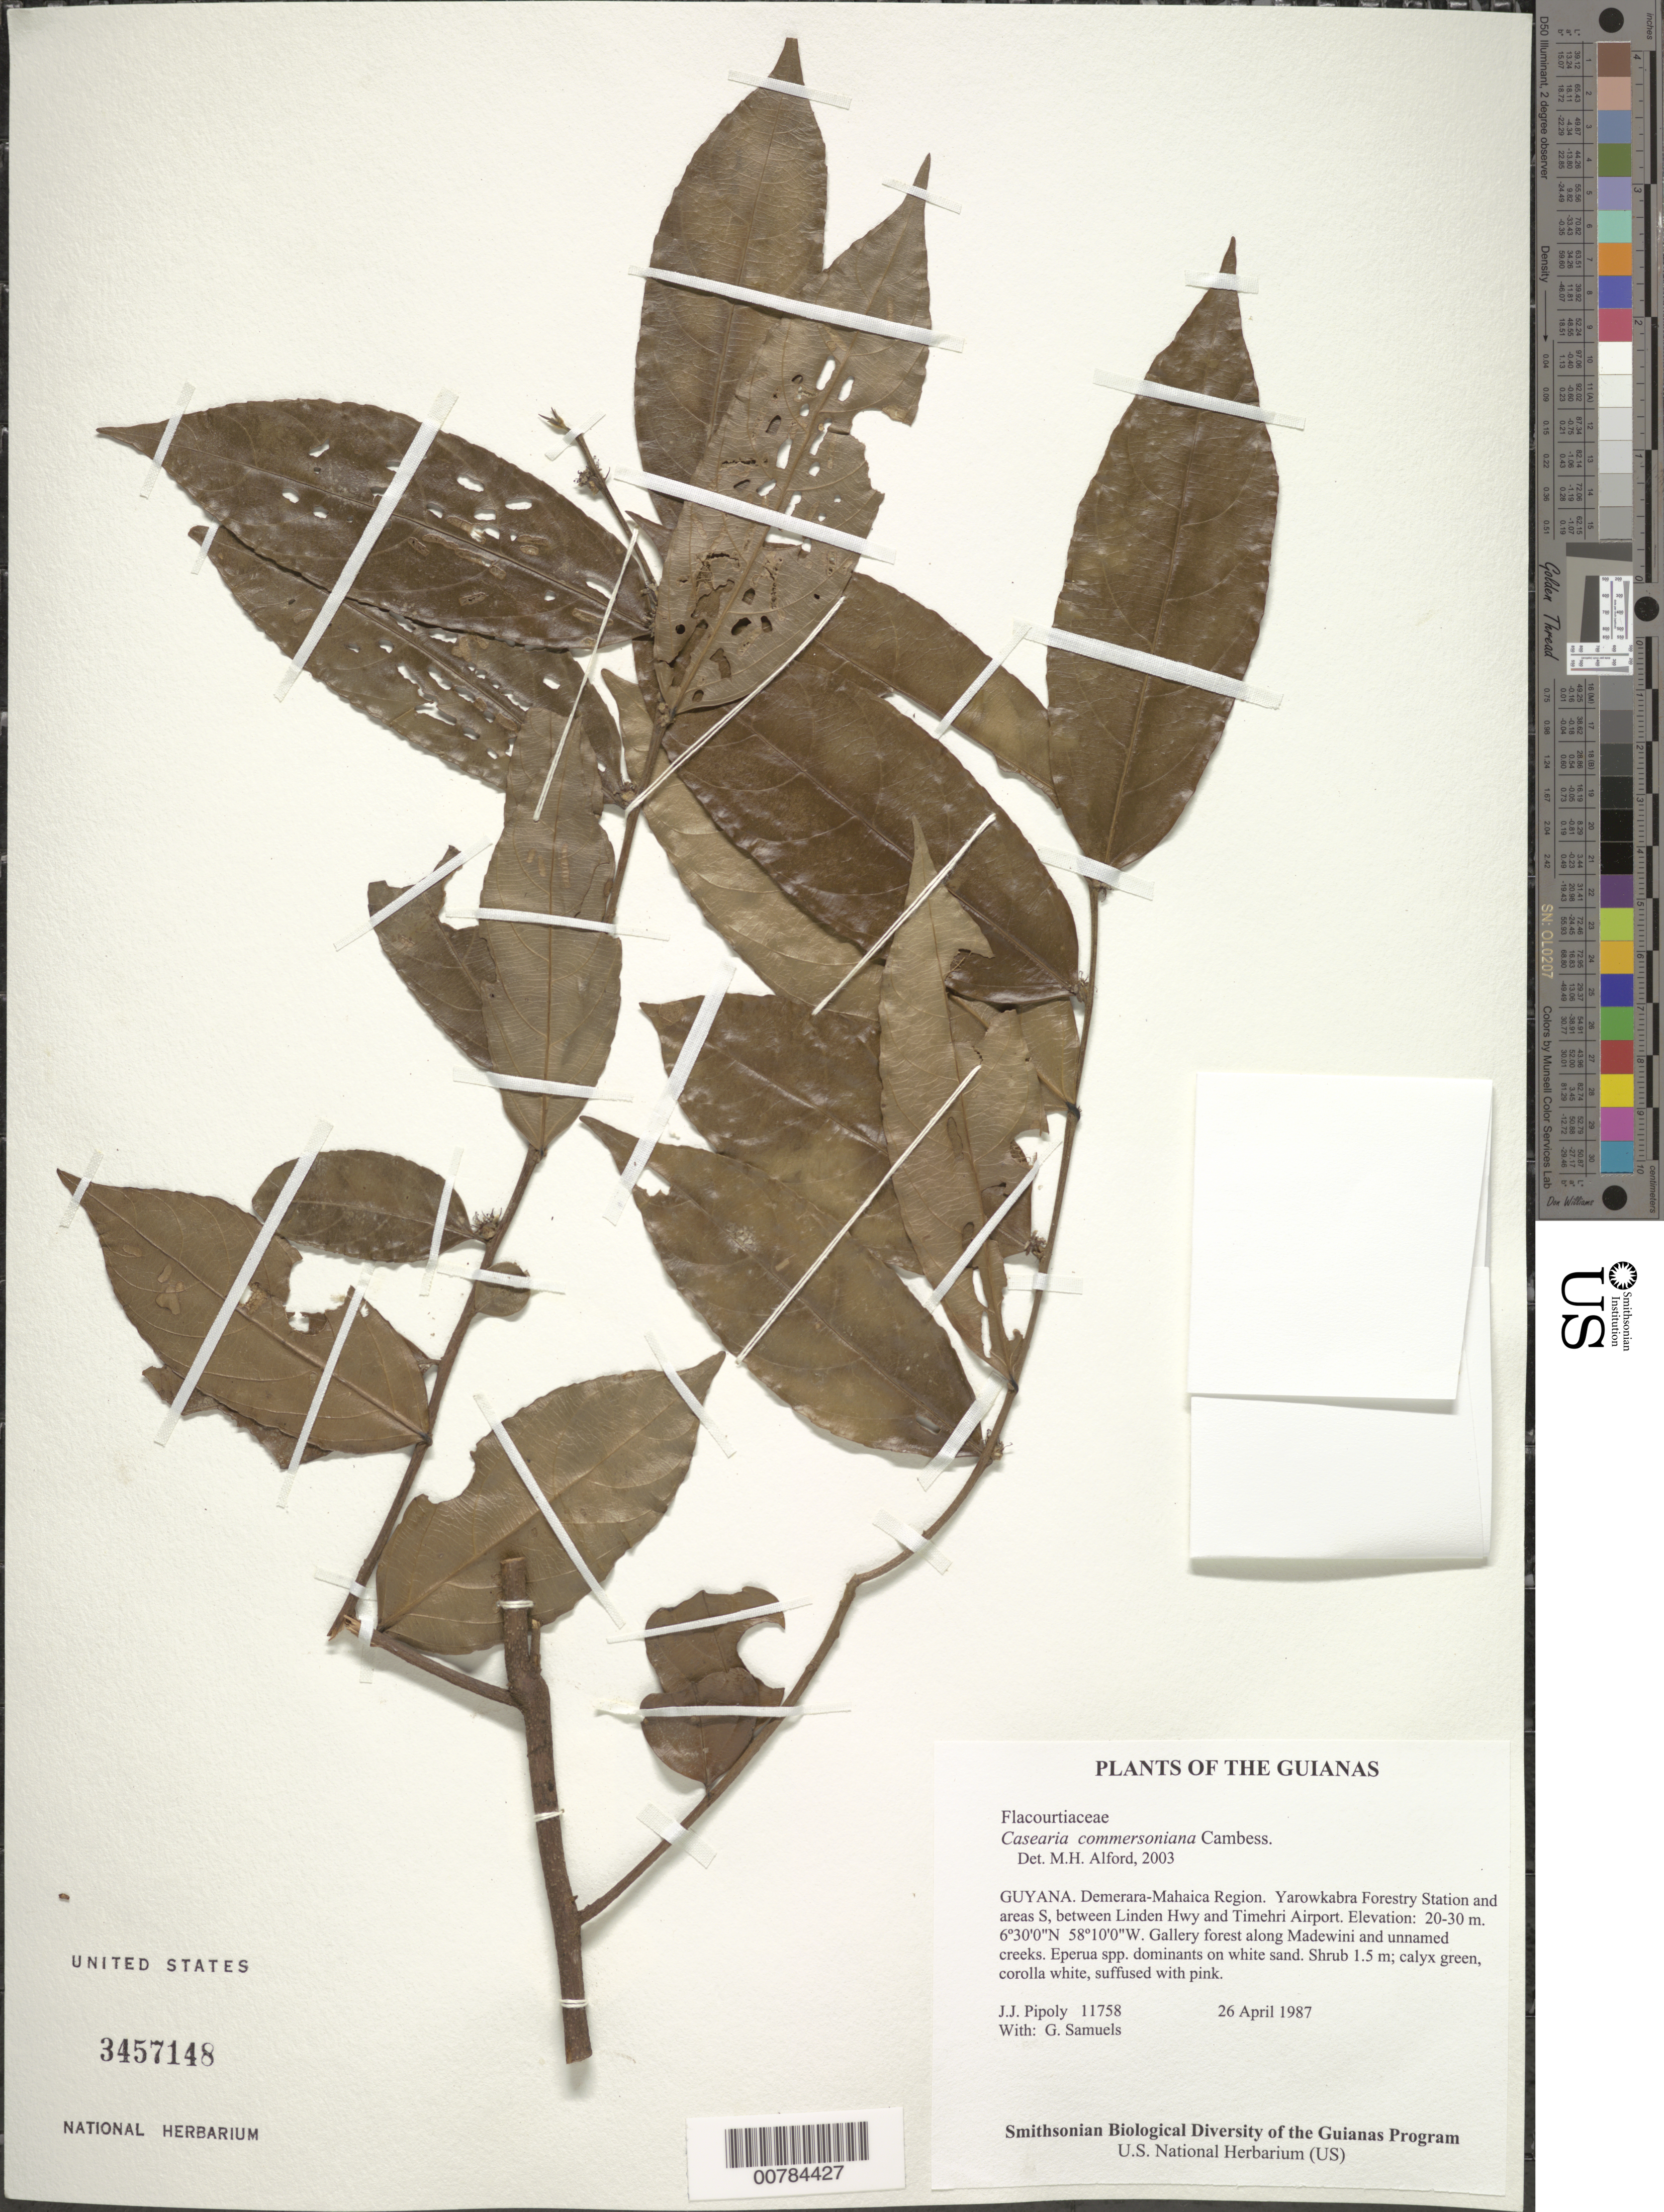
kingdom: Plantae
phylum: Tracheophyta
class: Magnoliopsida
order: Malpighiales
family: Salicaceae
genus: Piparea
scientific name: Piparea dentata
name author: Aubl.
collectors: J. J. Pipoly & G. Bacchus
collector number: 11758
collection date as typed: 26 April 1987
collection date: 1987-04-26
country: Guyana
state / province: Demerara-Mahaica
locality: Yarowkabra Forestry Station and areas S, between Linden Hwy and Timehri Airport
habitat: Gallery forest along Madewini and unnamed creeks. Eperua spp. dominants on white sand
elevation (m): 20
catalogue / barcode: US 3457148